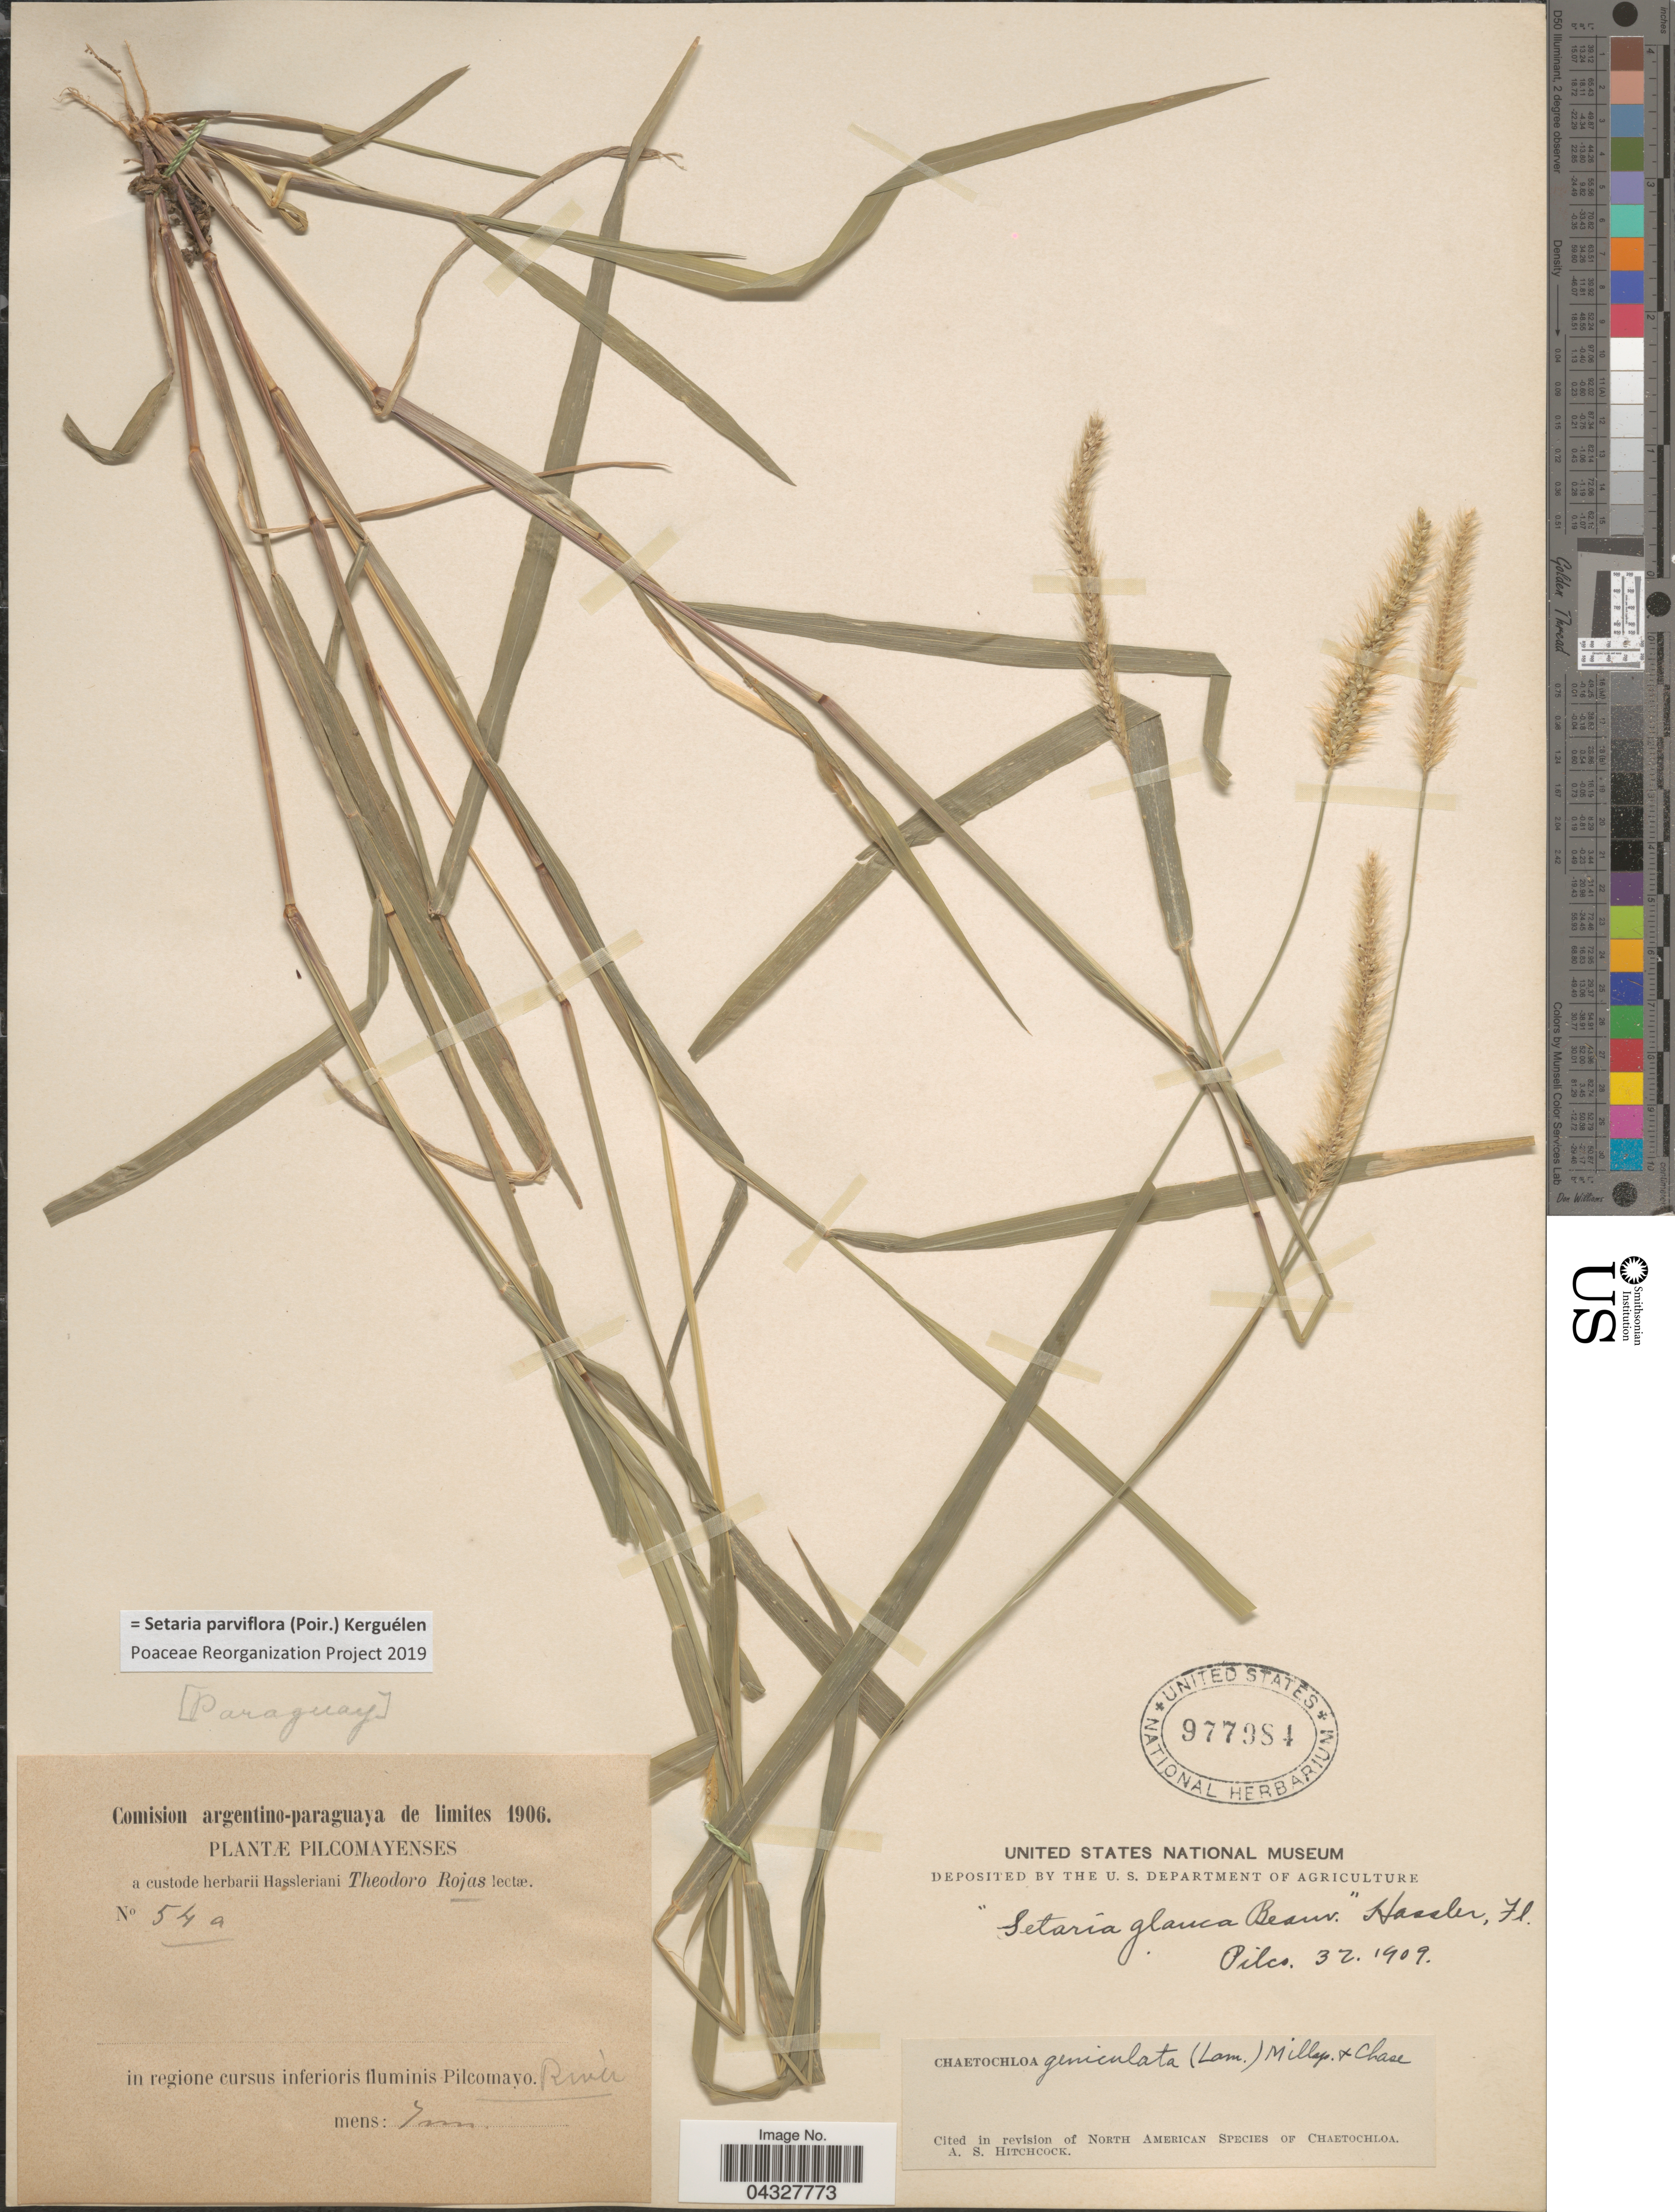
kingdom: Plantae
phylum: Tracheophyta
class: Liliopsida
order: Poales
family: Poaceae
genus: Setaria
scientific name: Setaria parviflora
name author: (Poir.) Kerguélen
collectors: T. Rojas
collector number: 54a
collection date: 1906-01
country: Paraguay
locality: Comision argentino-paraguaya de limites 1906. Pilcomayenses. In regione cursus inferioris fluminis Pilcomayo River.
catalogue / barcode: US 977984